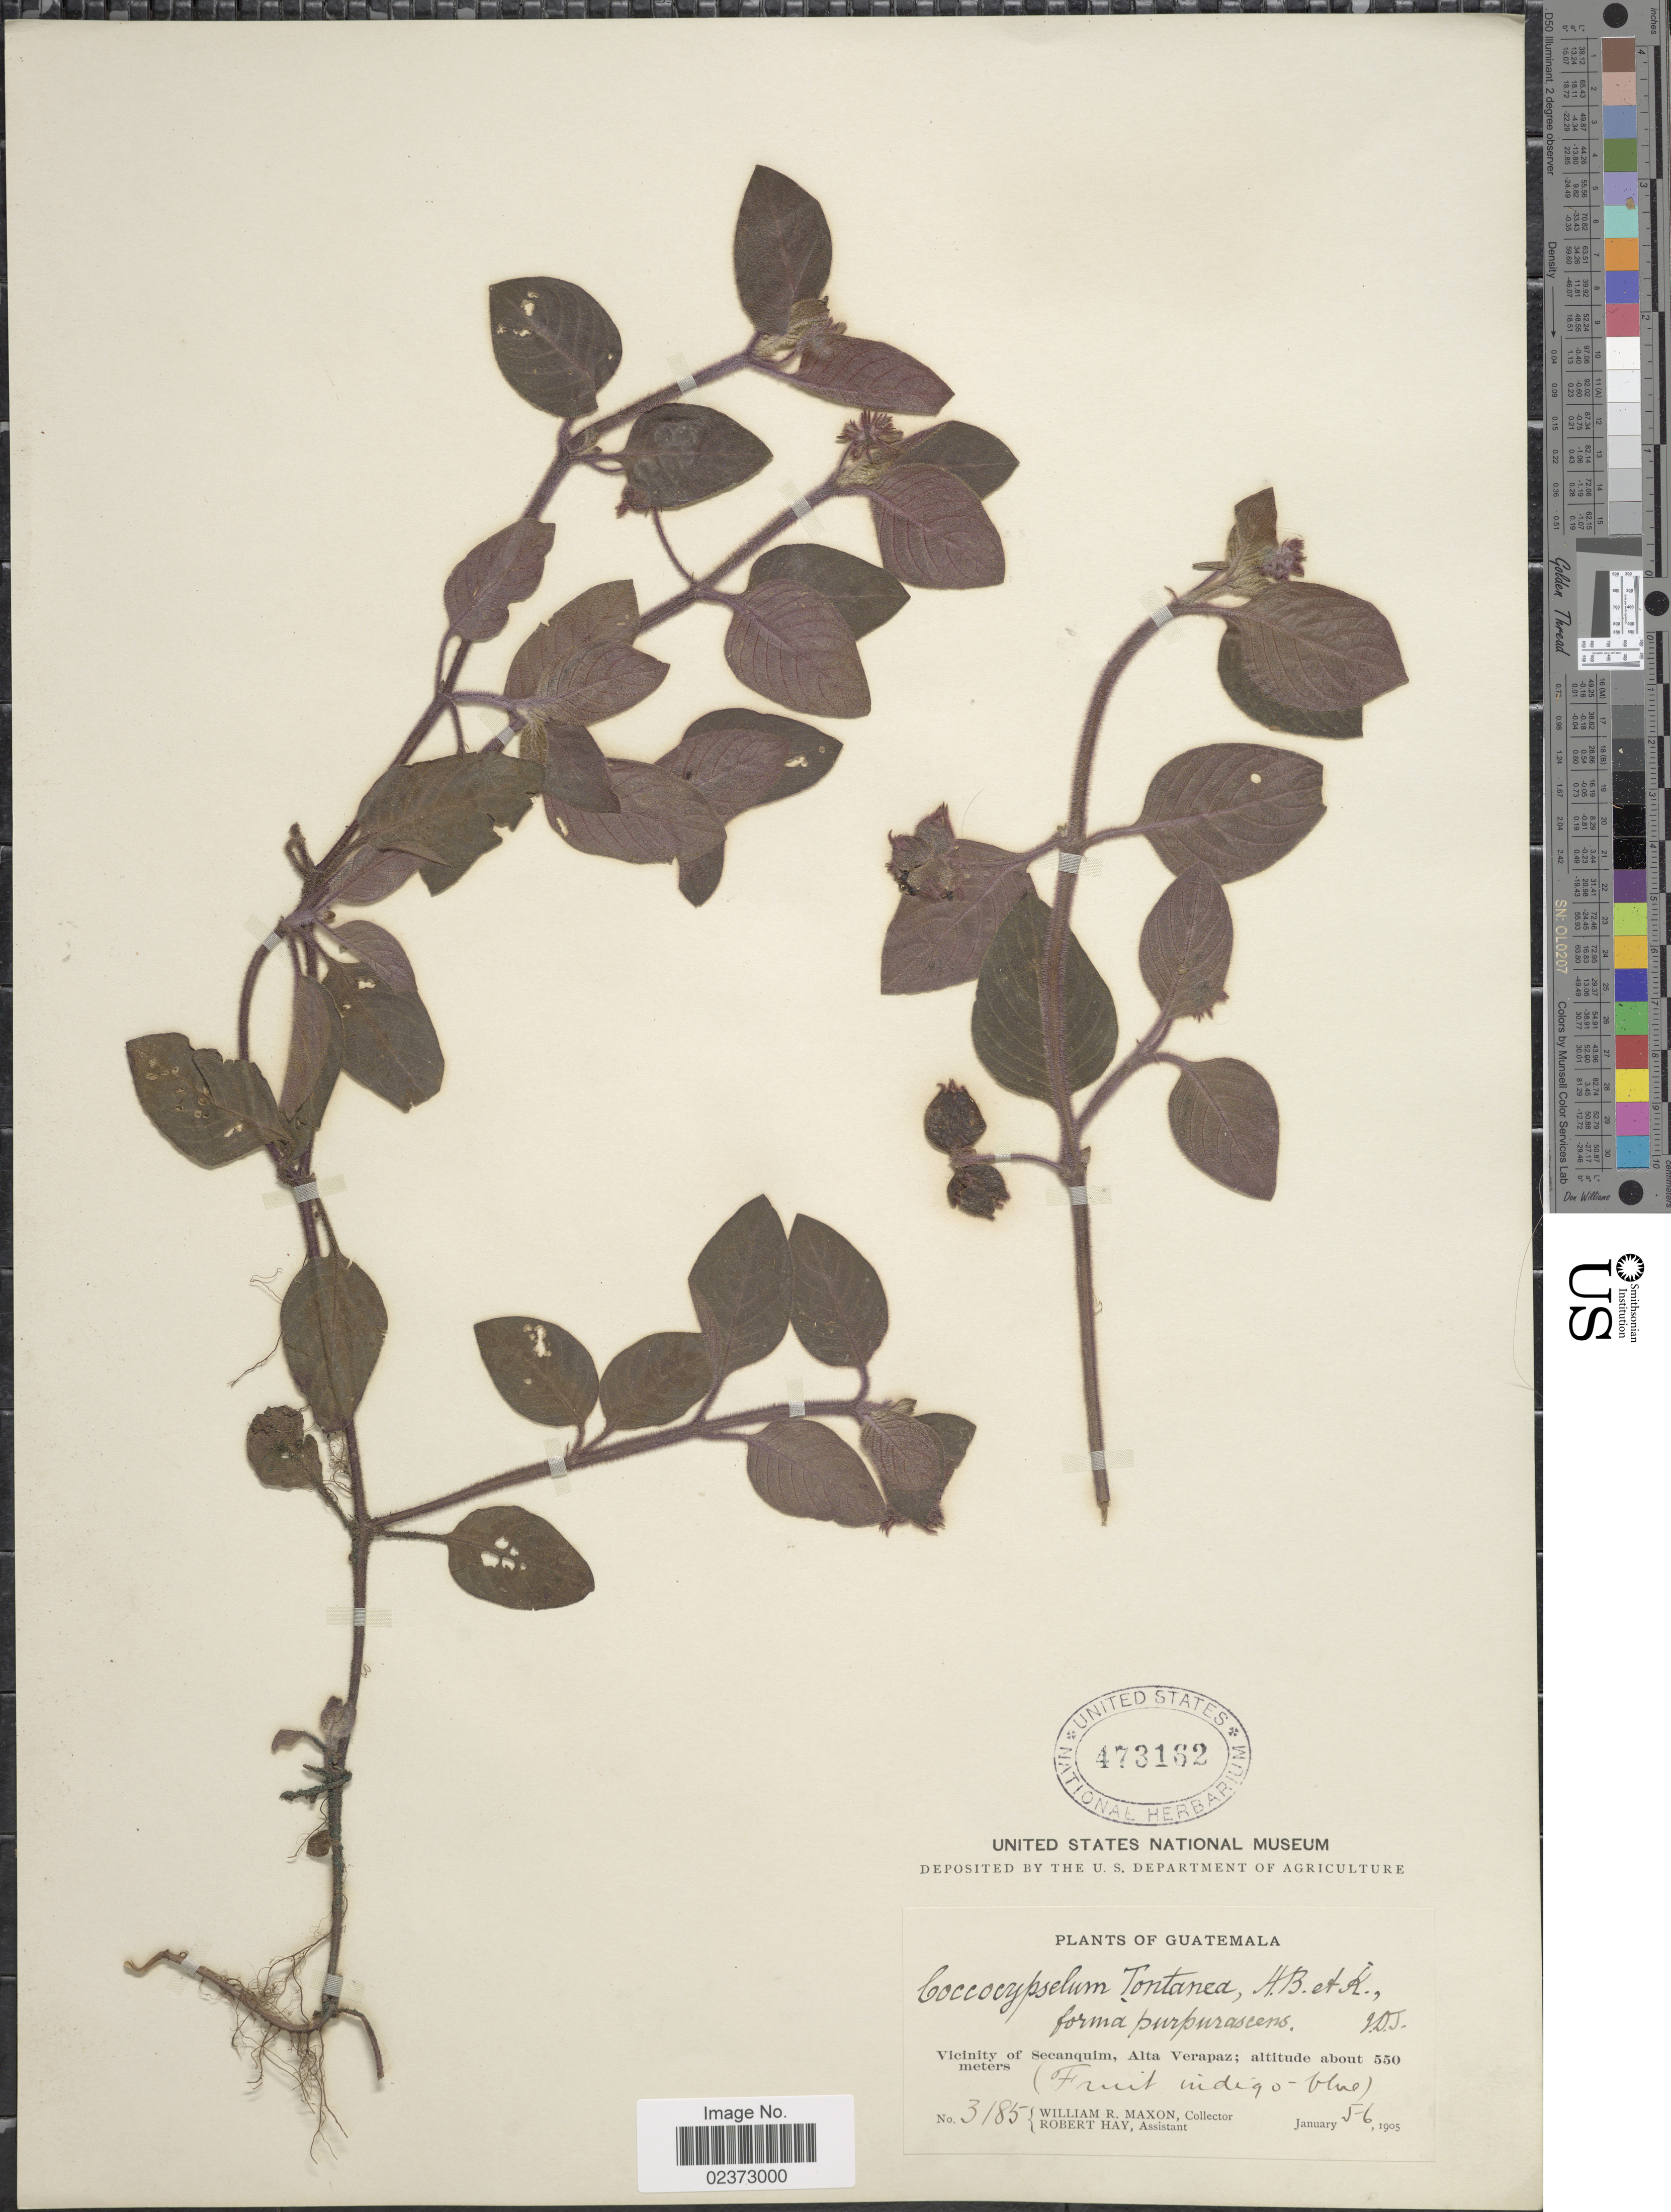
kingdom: Plantae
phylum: Tracheophyta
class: Magnoliopsida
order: Gentianales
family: Rubiaceae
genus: Coccocypselum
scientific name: Coccocypselum guianense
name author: (Aubl.) K. Schum.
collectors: W. R. Maxon & R. H. Hay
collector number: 3185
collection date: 1905-01-05/1905-01-06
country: Guatemala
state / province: Alta Verapaz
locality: Vicinity of Secanquim, Alta Verapaz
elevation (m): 550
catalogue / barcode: US 473162